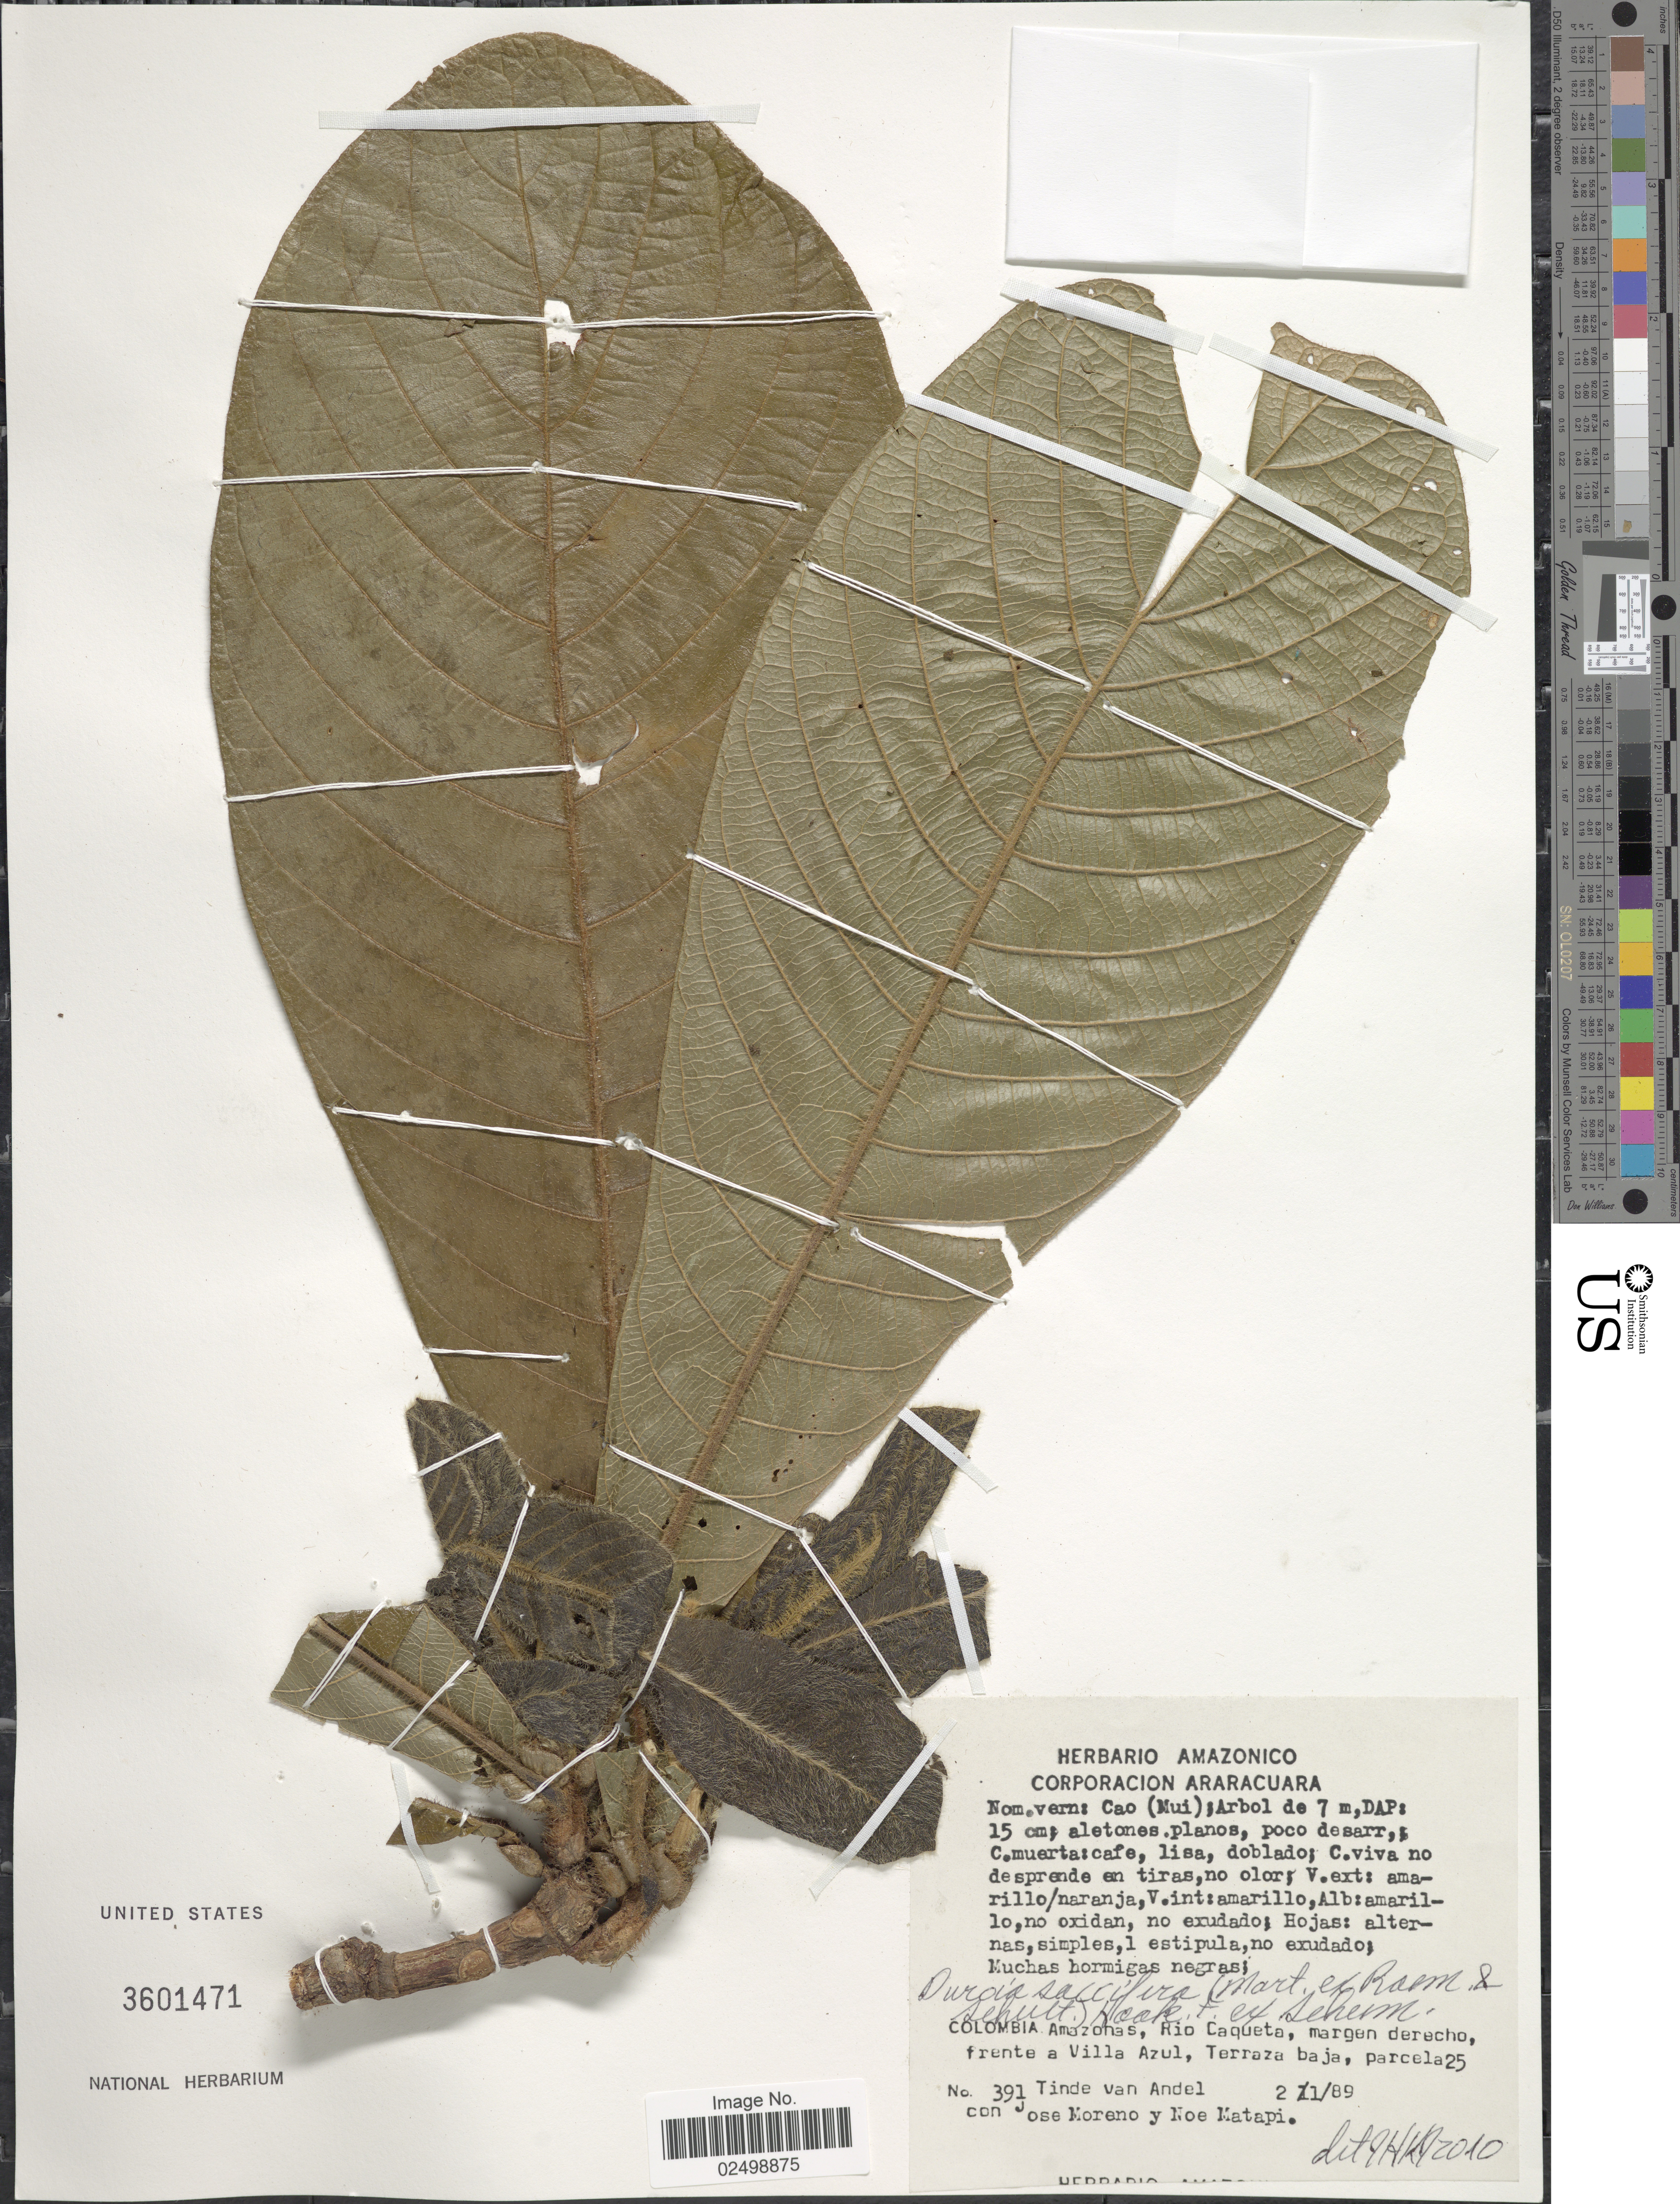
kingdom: Plantae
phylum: Tracheophyta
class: Magnoliopsida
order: Gentianales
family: Rubiaceae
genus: Duroia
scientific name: Duroia saccifera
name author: (Mart. ex Roem. & Schult.) Hook. f. ex K. Schum.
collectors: T. R. van Andel, J. Moreno & N. Matapi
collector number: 391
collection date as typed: Transcribed d/m/y: 2/11/89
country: Colombia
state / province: Amazônas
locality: Rio Caqueta, amrgen derecho frente a Villa Azul, Terraza baja, parcela 25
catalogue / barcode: US 3601471